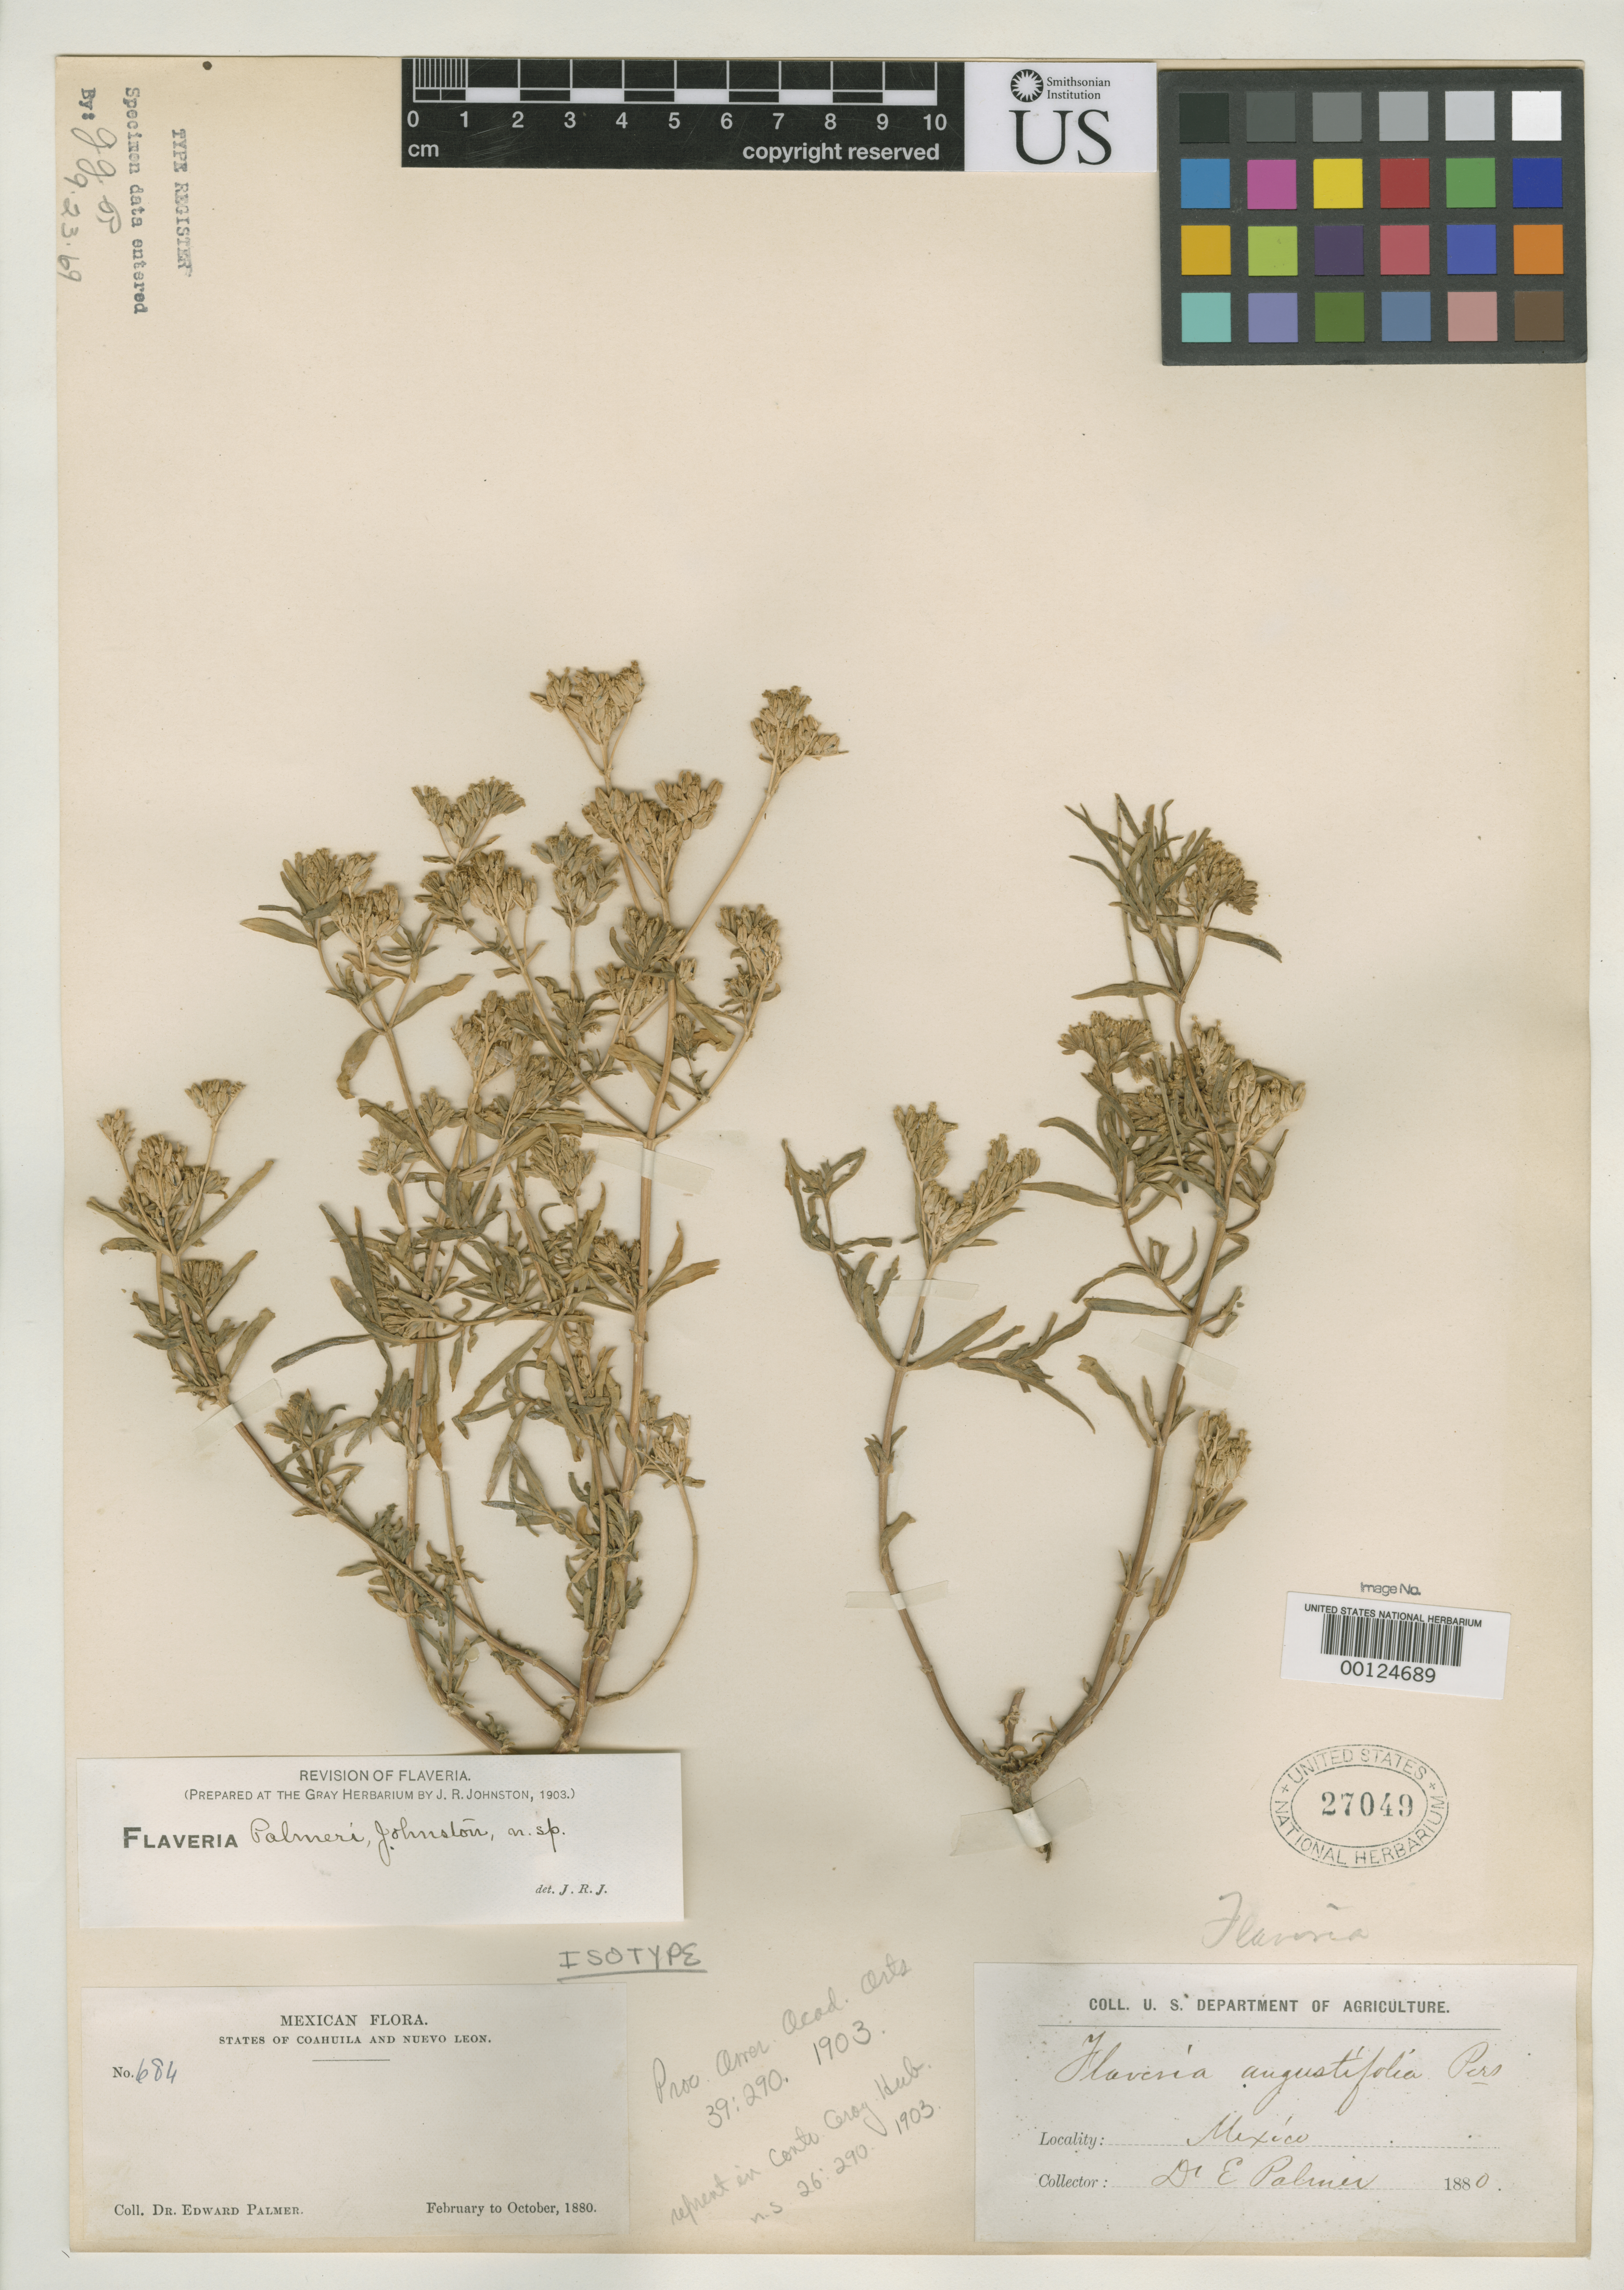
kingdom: Plantae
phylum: Tracheophyta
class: Magnoliopsida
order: Asterales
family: Asteraceae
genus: Flaveria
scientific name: Flaveria palmeri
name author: J.R. Johnst.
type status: Isolectotype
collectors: E. Palmer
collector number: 684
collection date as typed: Feb 1880 to -- Oct 1880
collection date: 1880-02/1880-10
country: Mexico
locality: States of Coahuila and Nuevo Leon.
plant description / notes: Presumably a duplicate of the type collection but lacking data. Powell cites "holotype" at GH but note that protologue cites duplicates at two herbaria (GH & US).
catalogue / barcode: US 27049